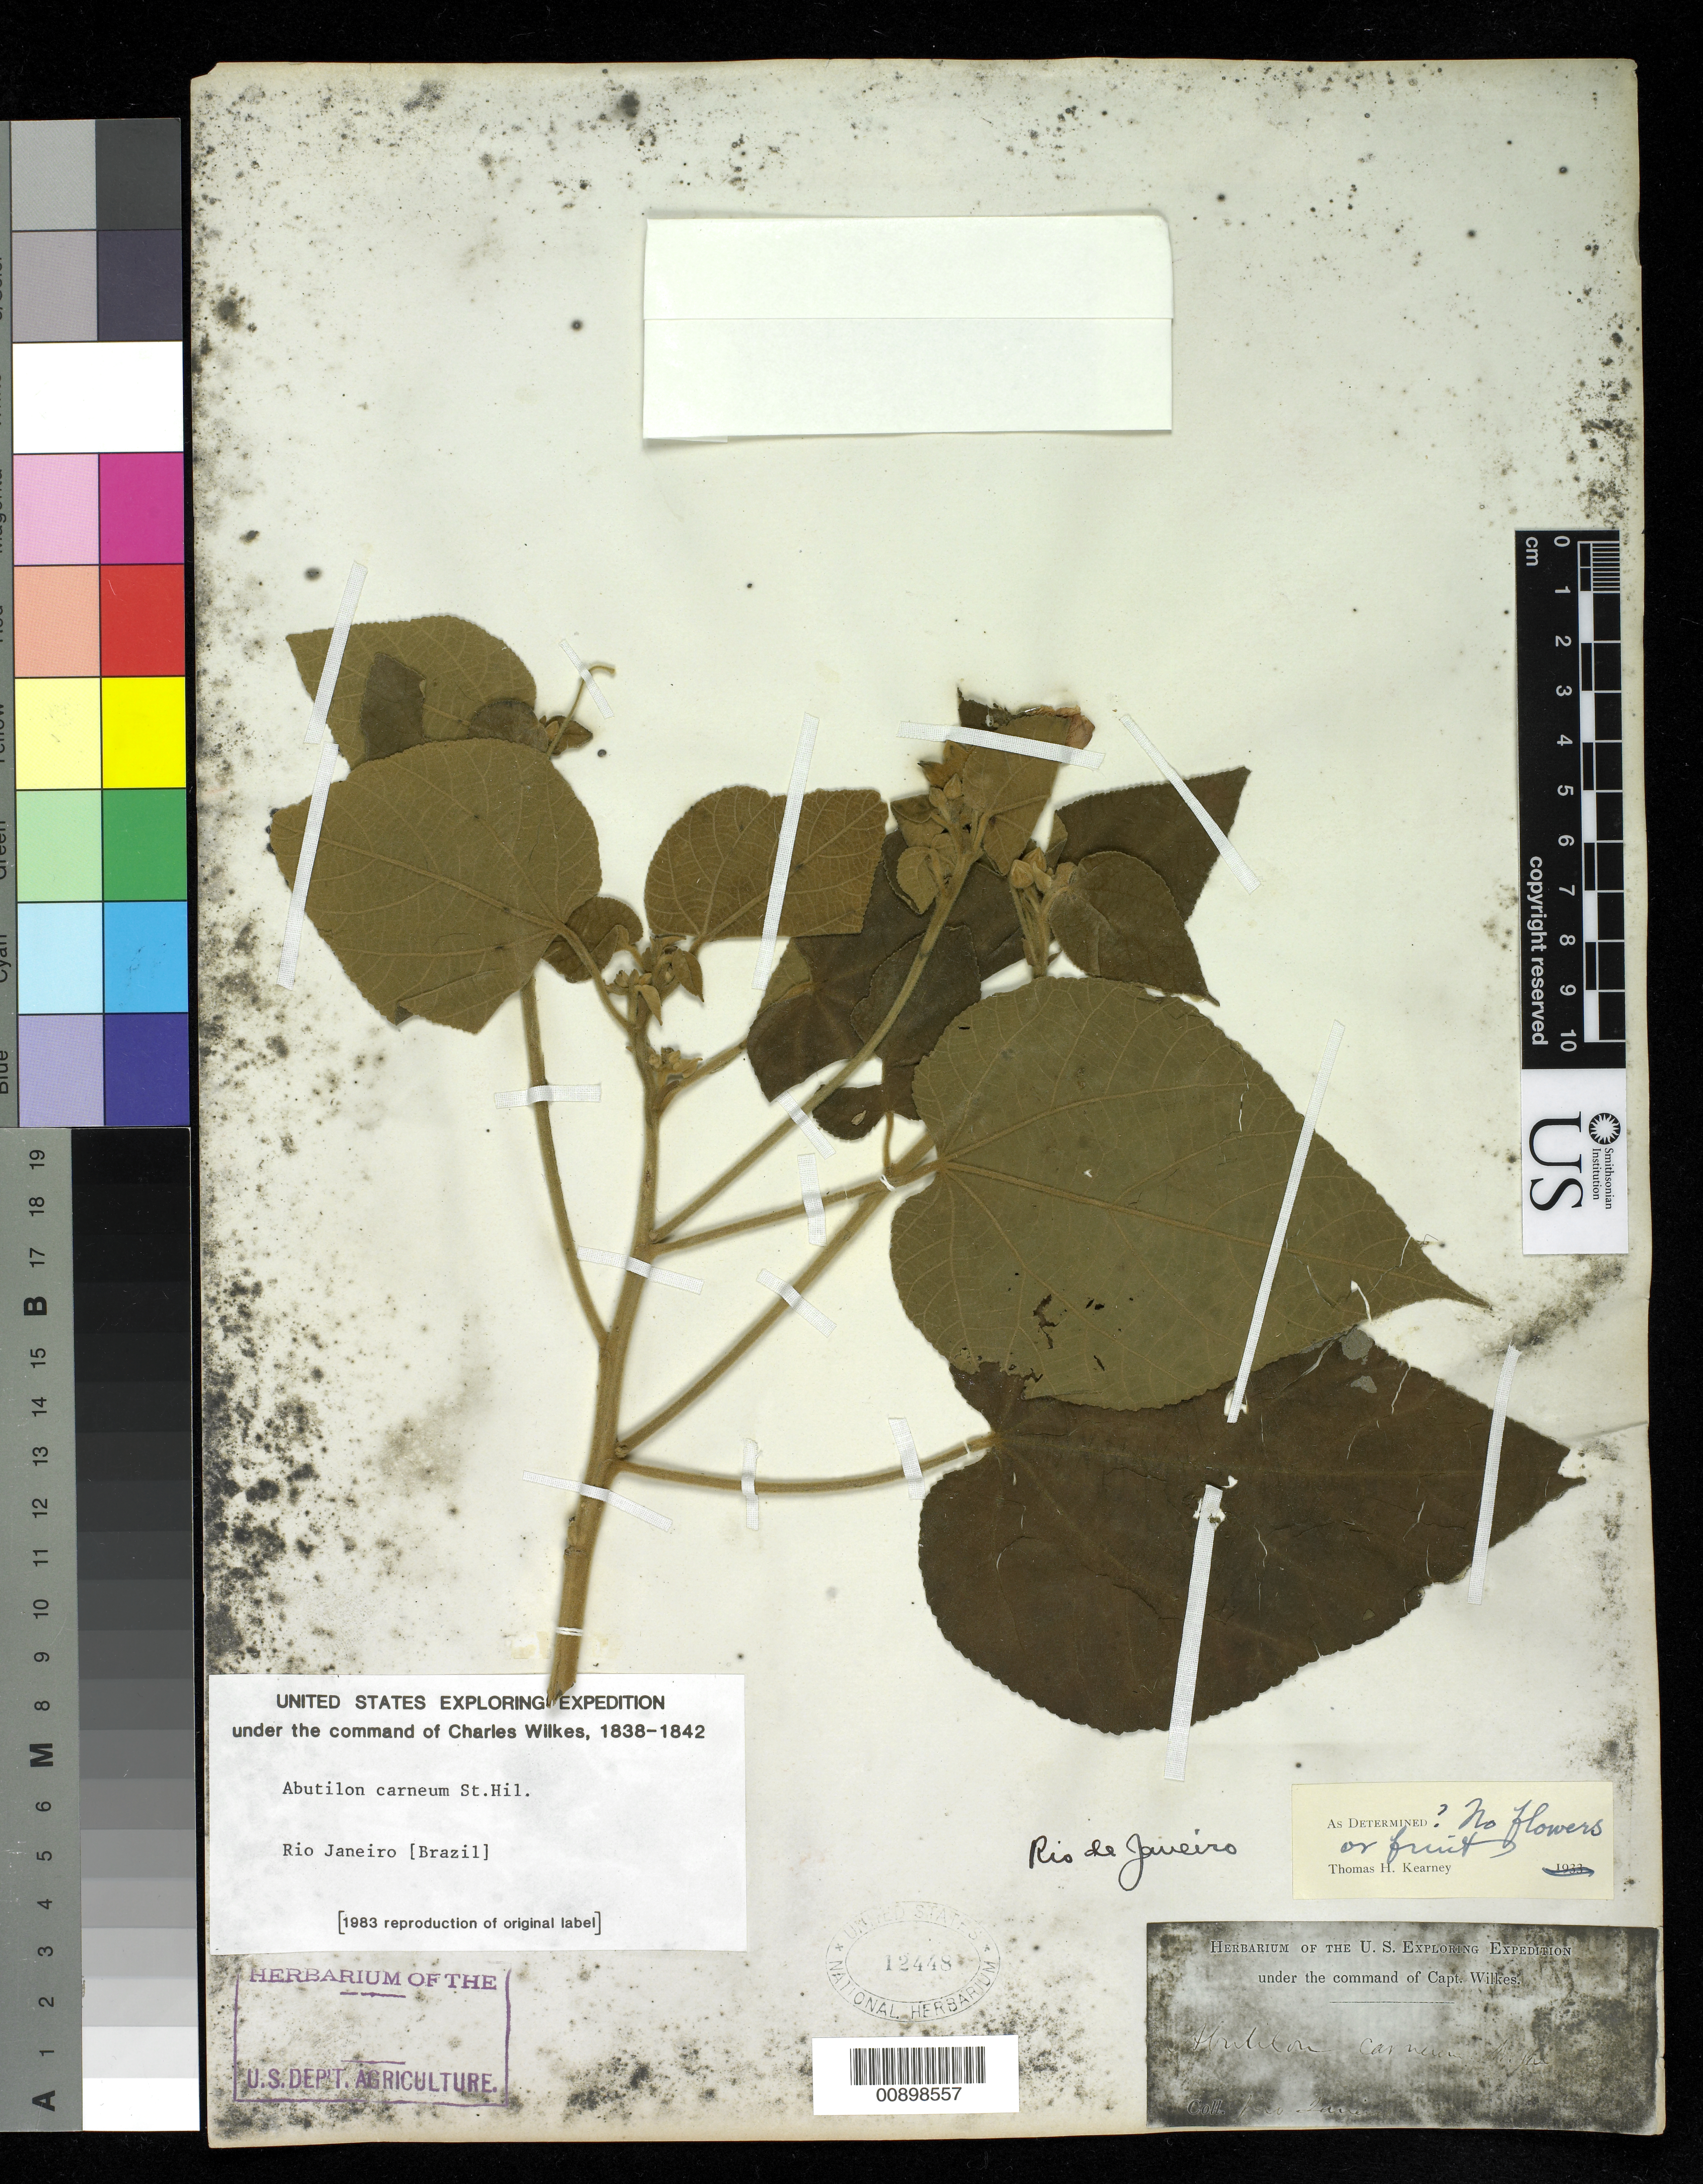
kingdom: Plantae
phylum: Tracheophyta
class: Magnoliopsida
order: Malvales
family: Malvaceae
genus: Bakeridesia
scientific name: Bakeridesia esculenta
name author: (A. St.-Hil.) Monteiro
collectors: Wilkes Explor. Exped.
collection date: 1838/1842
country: Brazil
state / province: Rio de Janeiro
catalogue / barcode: US 12448